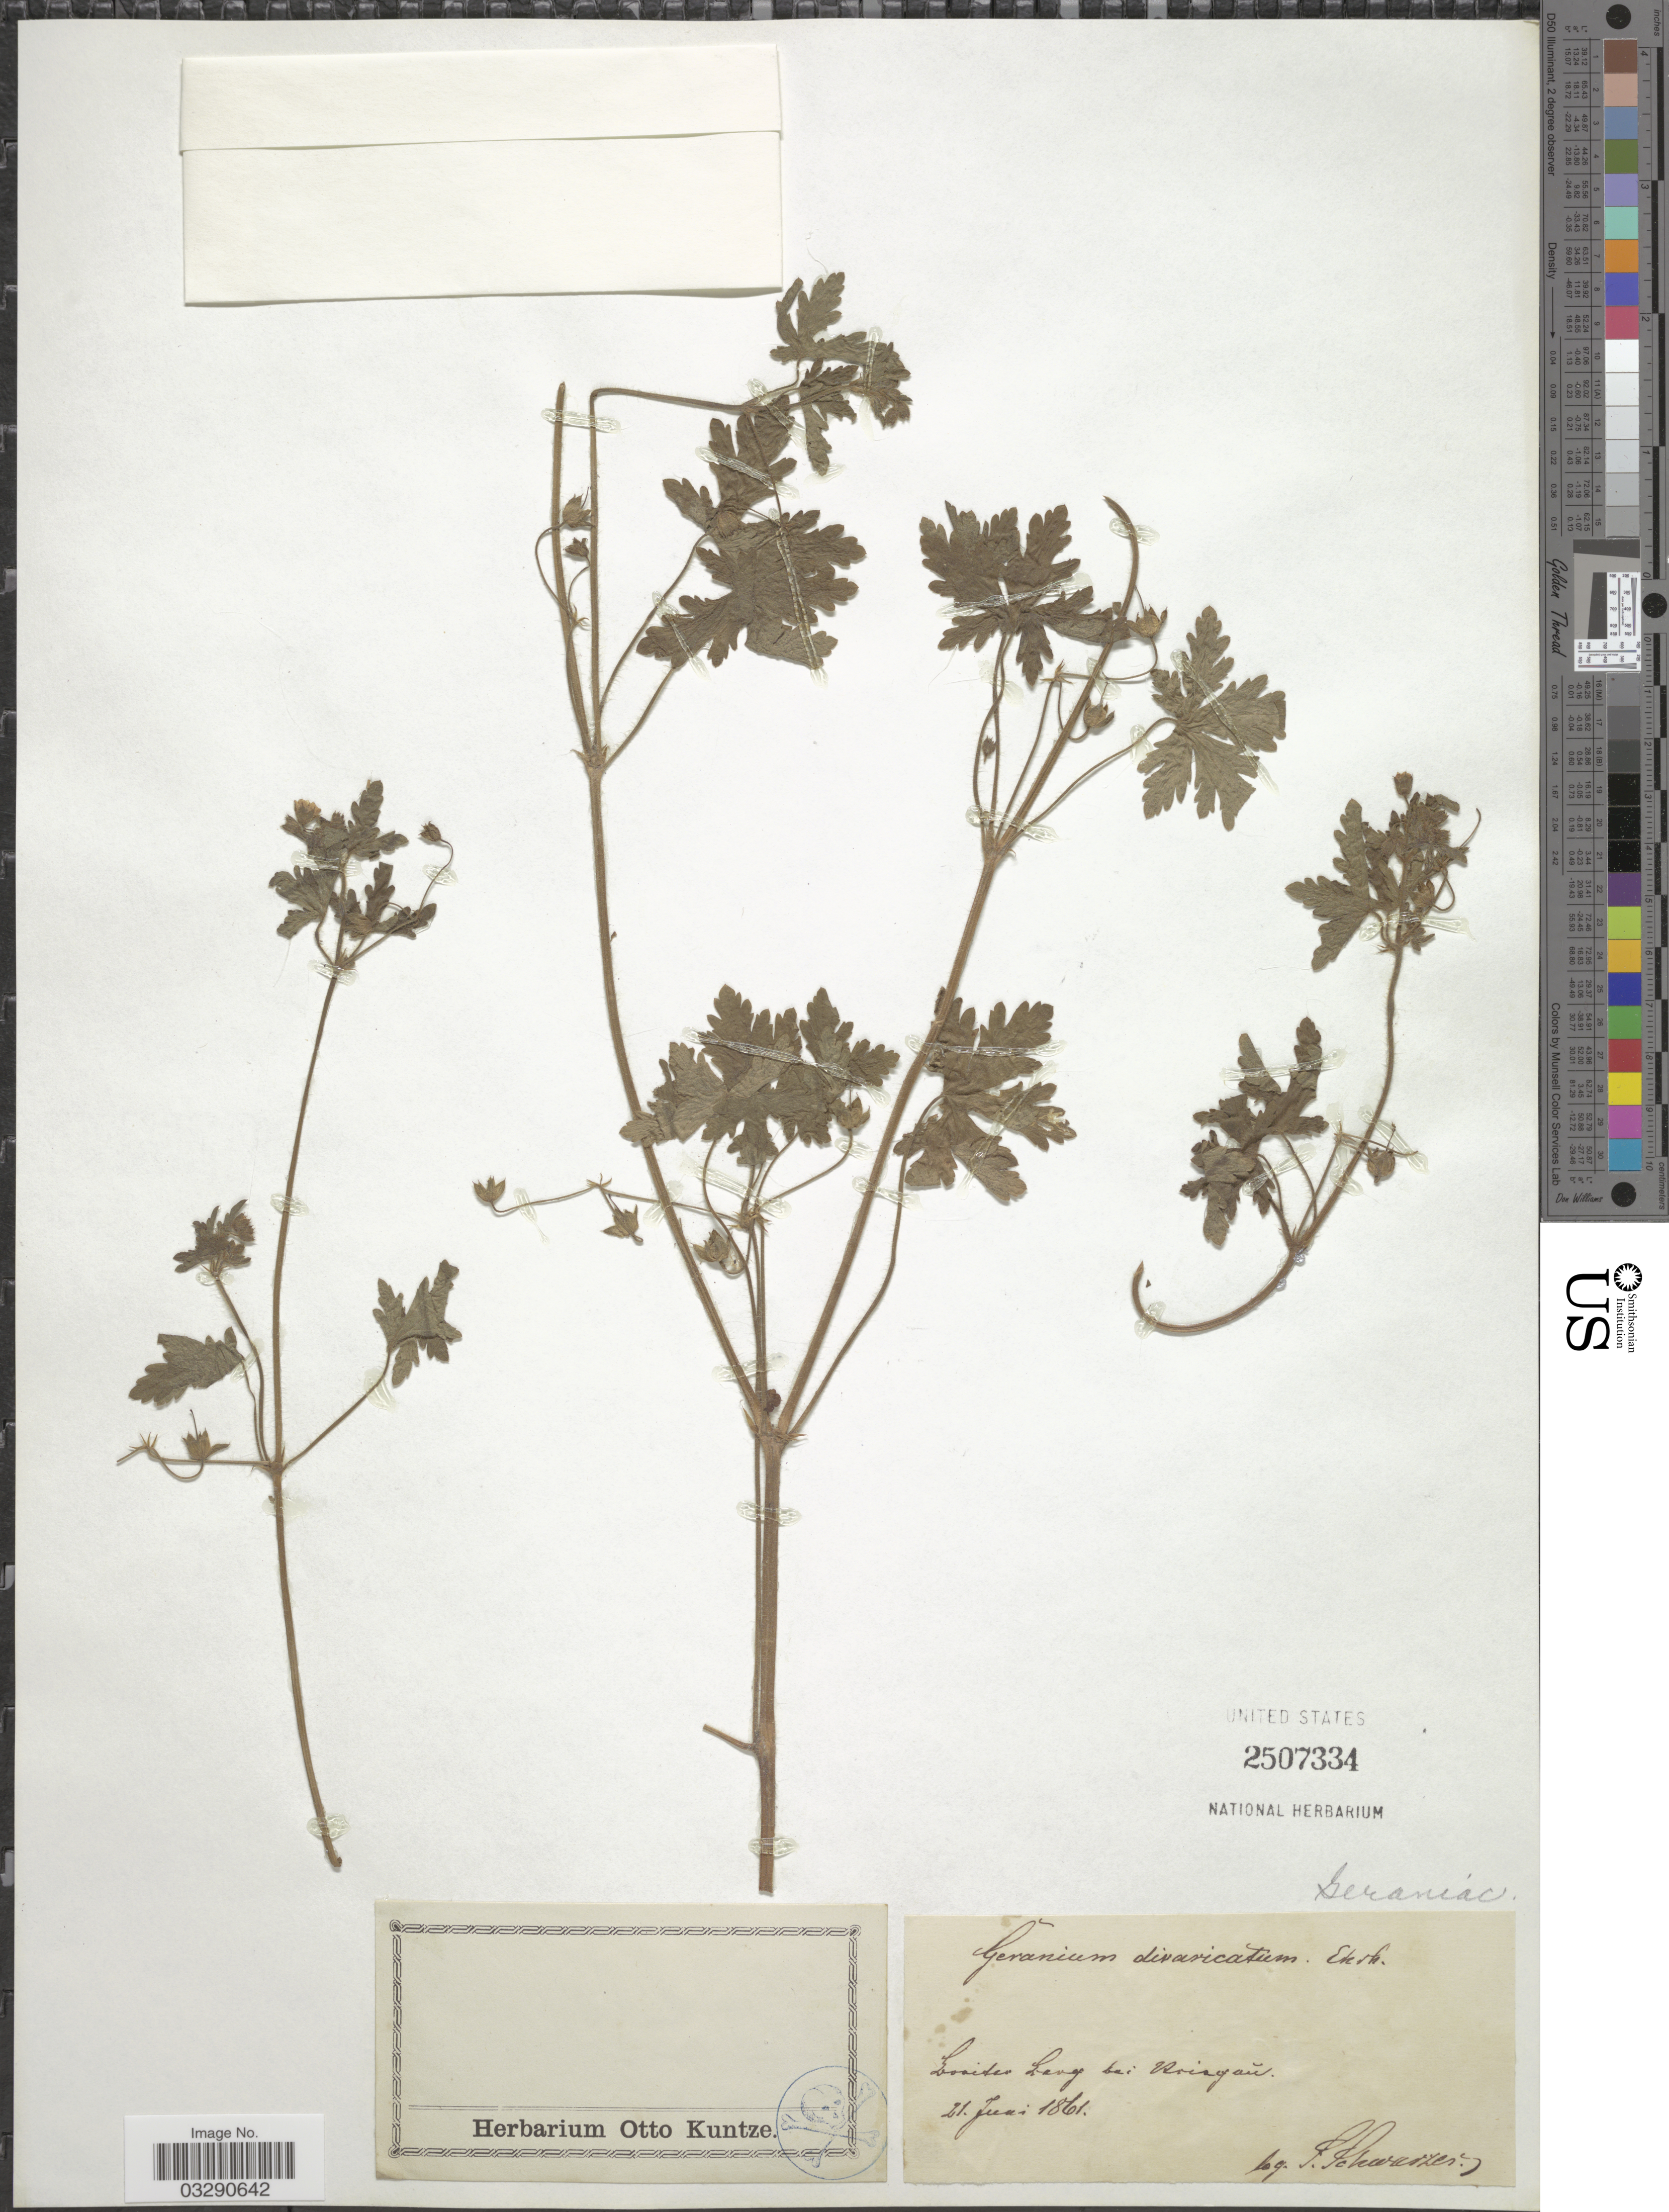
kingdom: Plantae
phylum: Tracheophyta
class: Magnoliopsida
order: Geraniales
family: Geraniaceae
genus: Geranium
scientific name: Geranium divaricatum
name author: Ehrh.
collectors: S. Schwarzer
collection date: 1861-06-21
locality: Loaiter Lang bei Ariagan. [interpreted]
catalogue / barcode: US 2507334